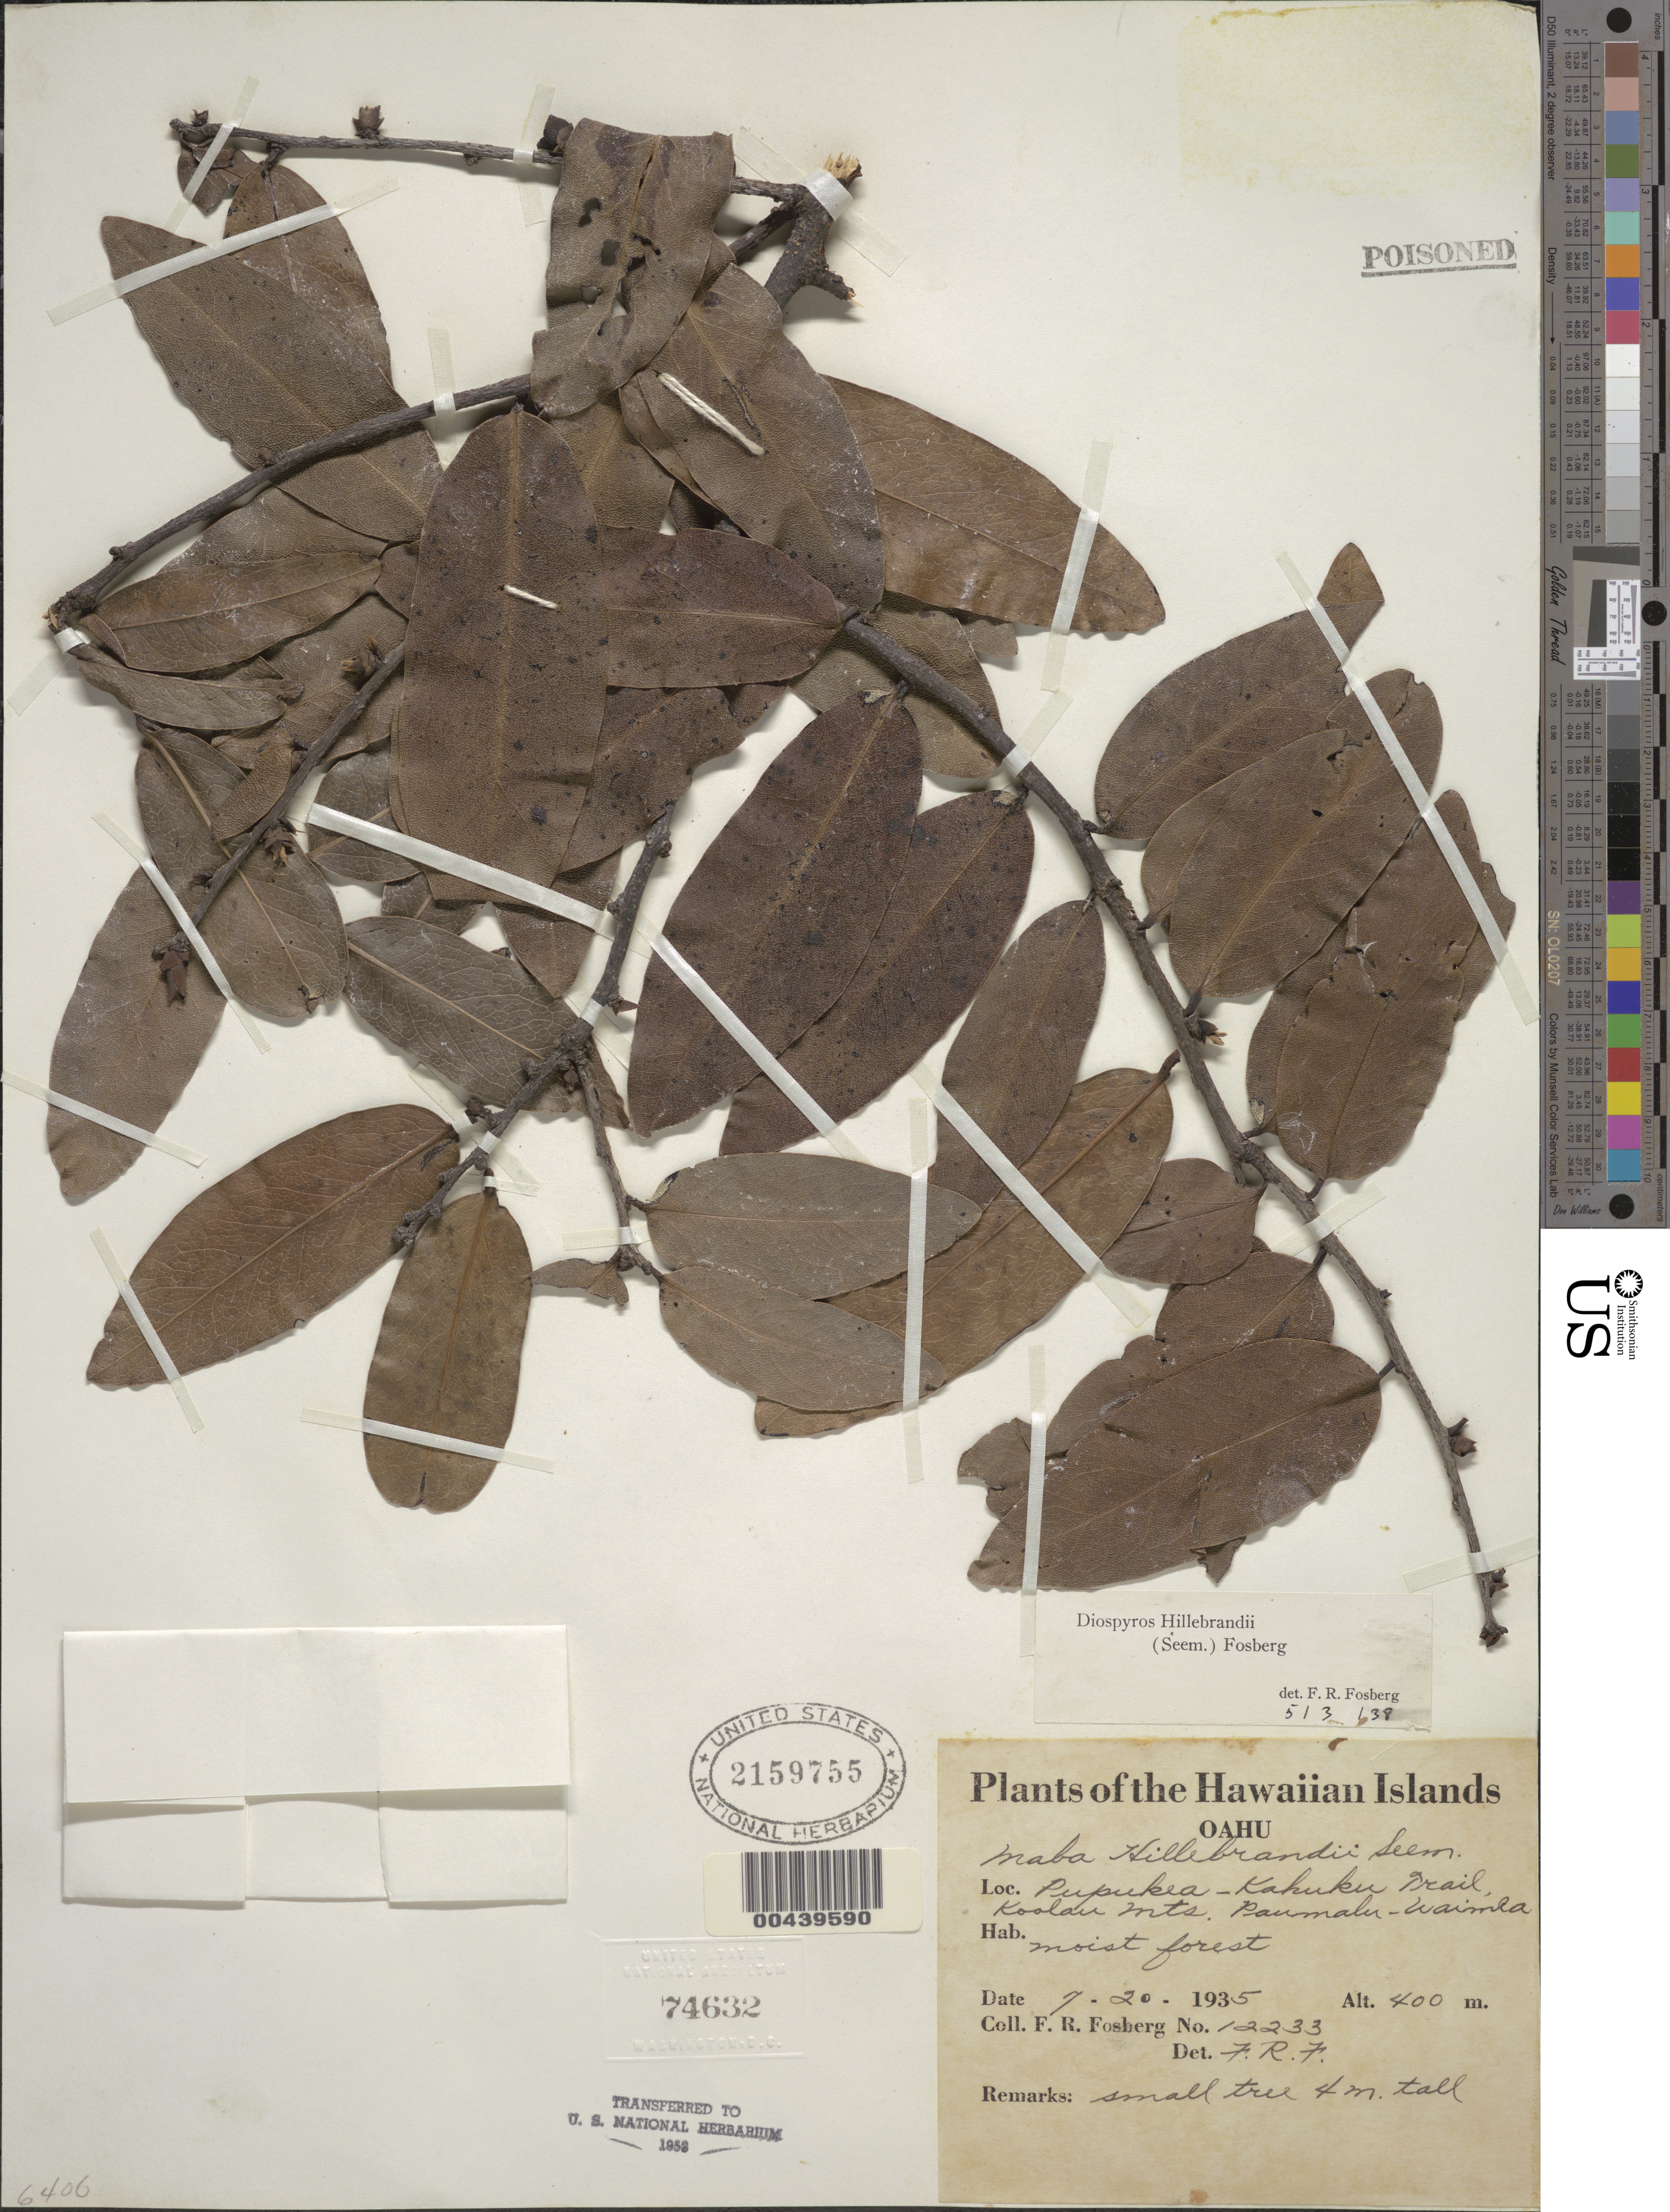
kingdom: Plantae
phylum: Tracheophyta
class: Magnoliopsida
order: Ericales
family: Ebenaceae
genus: Diospyros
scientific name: Diospyros hillebrandii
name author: (Seem.) Fosberg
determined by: Fosberg, F. R.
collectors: F. R. Fosberg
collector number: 12233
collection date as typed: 20 Jul 1935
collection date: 1935-07-20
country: United States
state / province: Hawaii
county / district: Honolulu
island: Oahu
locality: Pupukea-Kahuku Trail, Koolau Mts. Paumalu-Waimea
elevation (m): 400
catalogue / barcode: US 2159755